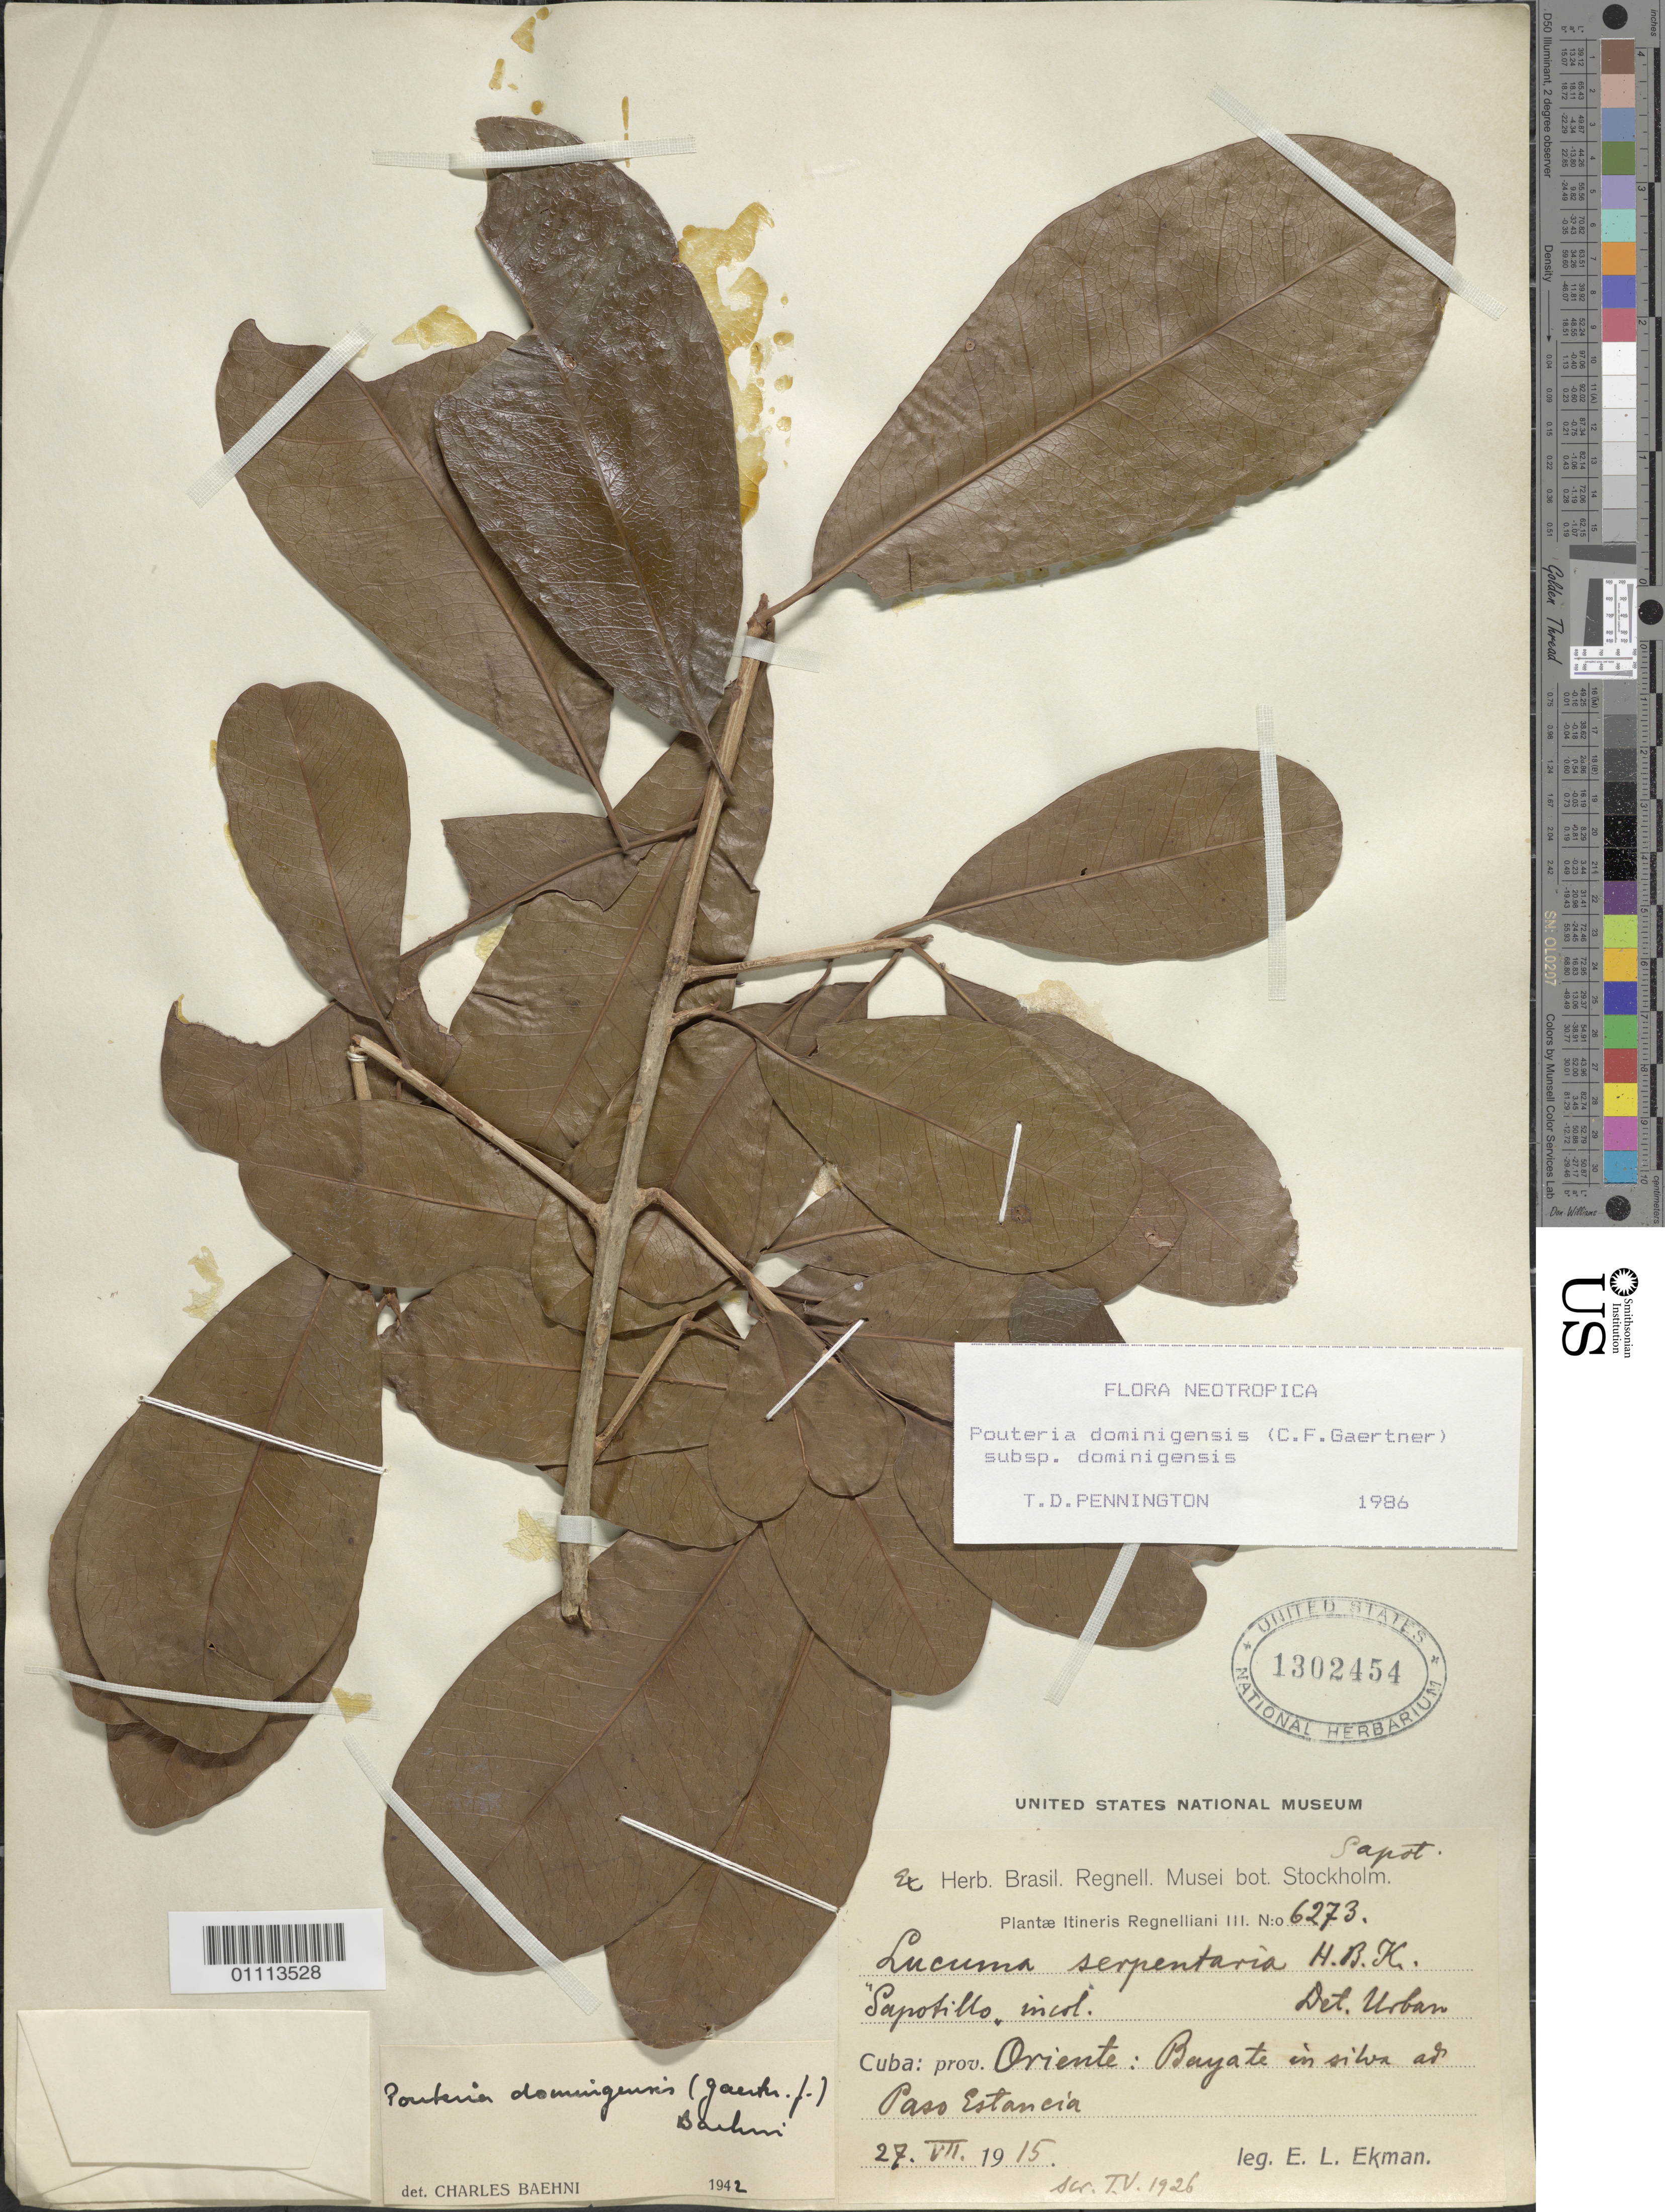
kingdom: Plantae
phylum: Tracheophyta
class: Magnoliopsida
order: Ericales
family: Sapotaceae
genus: Pouteria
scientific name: Pouteria domingensis subsp. domingensis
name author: (C.F. Gaertn.) Baehni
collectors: E. L. Ekman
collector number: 6273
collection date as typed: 27 Jul 1915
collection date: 1915-07-27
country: Cuba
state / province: Guantánamo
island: Cuba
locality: Bayate, Paso Estancia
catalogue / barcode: US 1302454